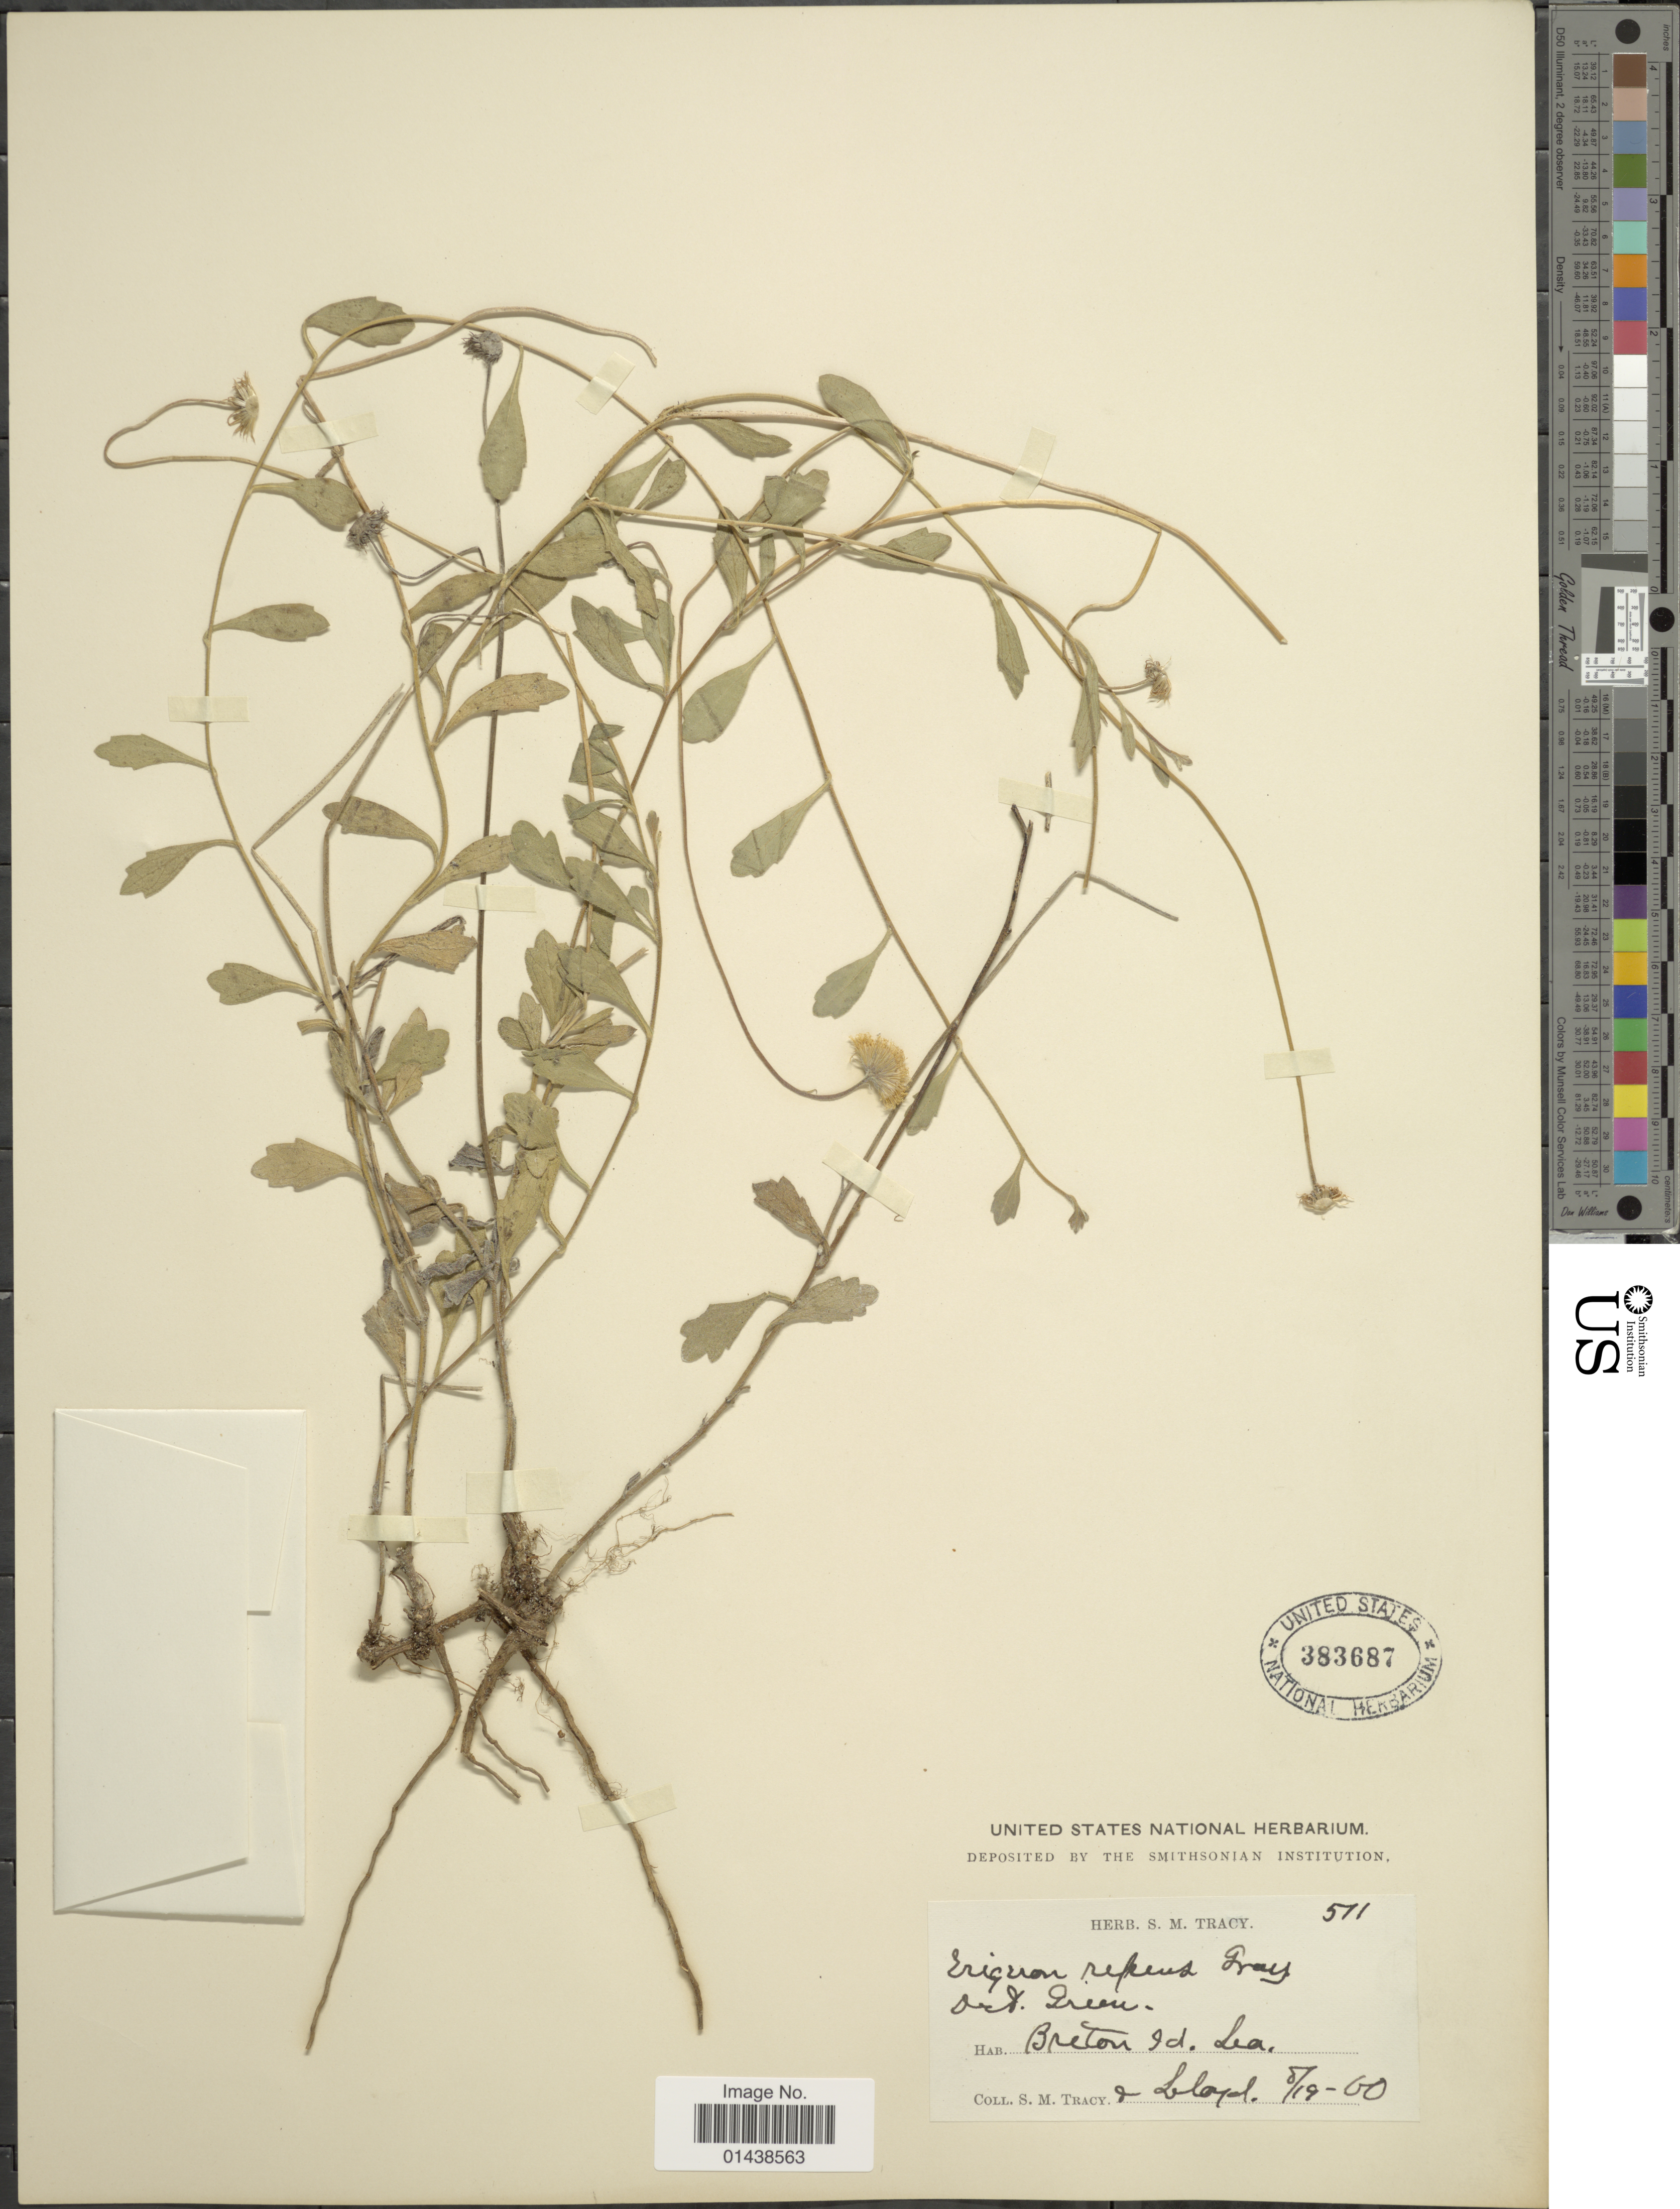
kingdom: Plantae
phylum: Tracheophyta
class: Magnoliopsida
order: Asterales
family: Asteraceae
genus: Erigeron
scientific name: Erigeron myrionactis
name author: Small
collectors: S. M. Tracy & -- Lloyd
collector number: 511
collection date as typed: Transcribed d/m/y: 19/8/60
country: United States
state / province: Louisiana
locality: Breton Id.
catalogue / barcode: US 383687